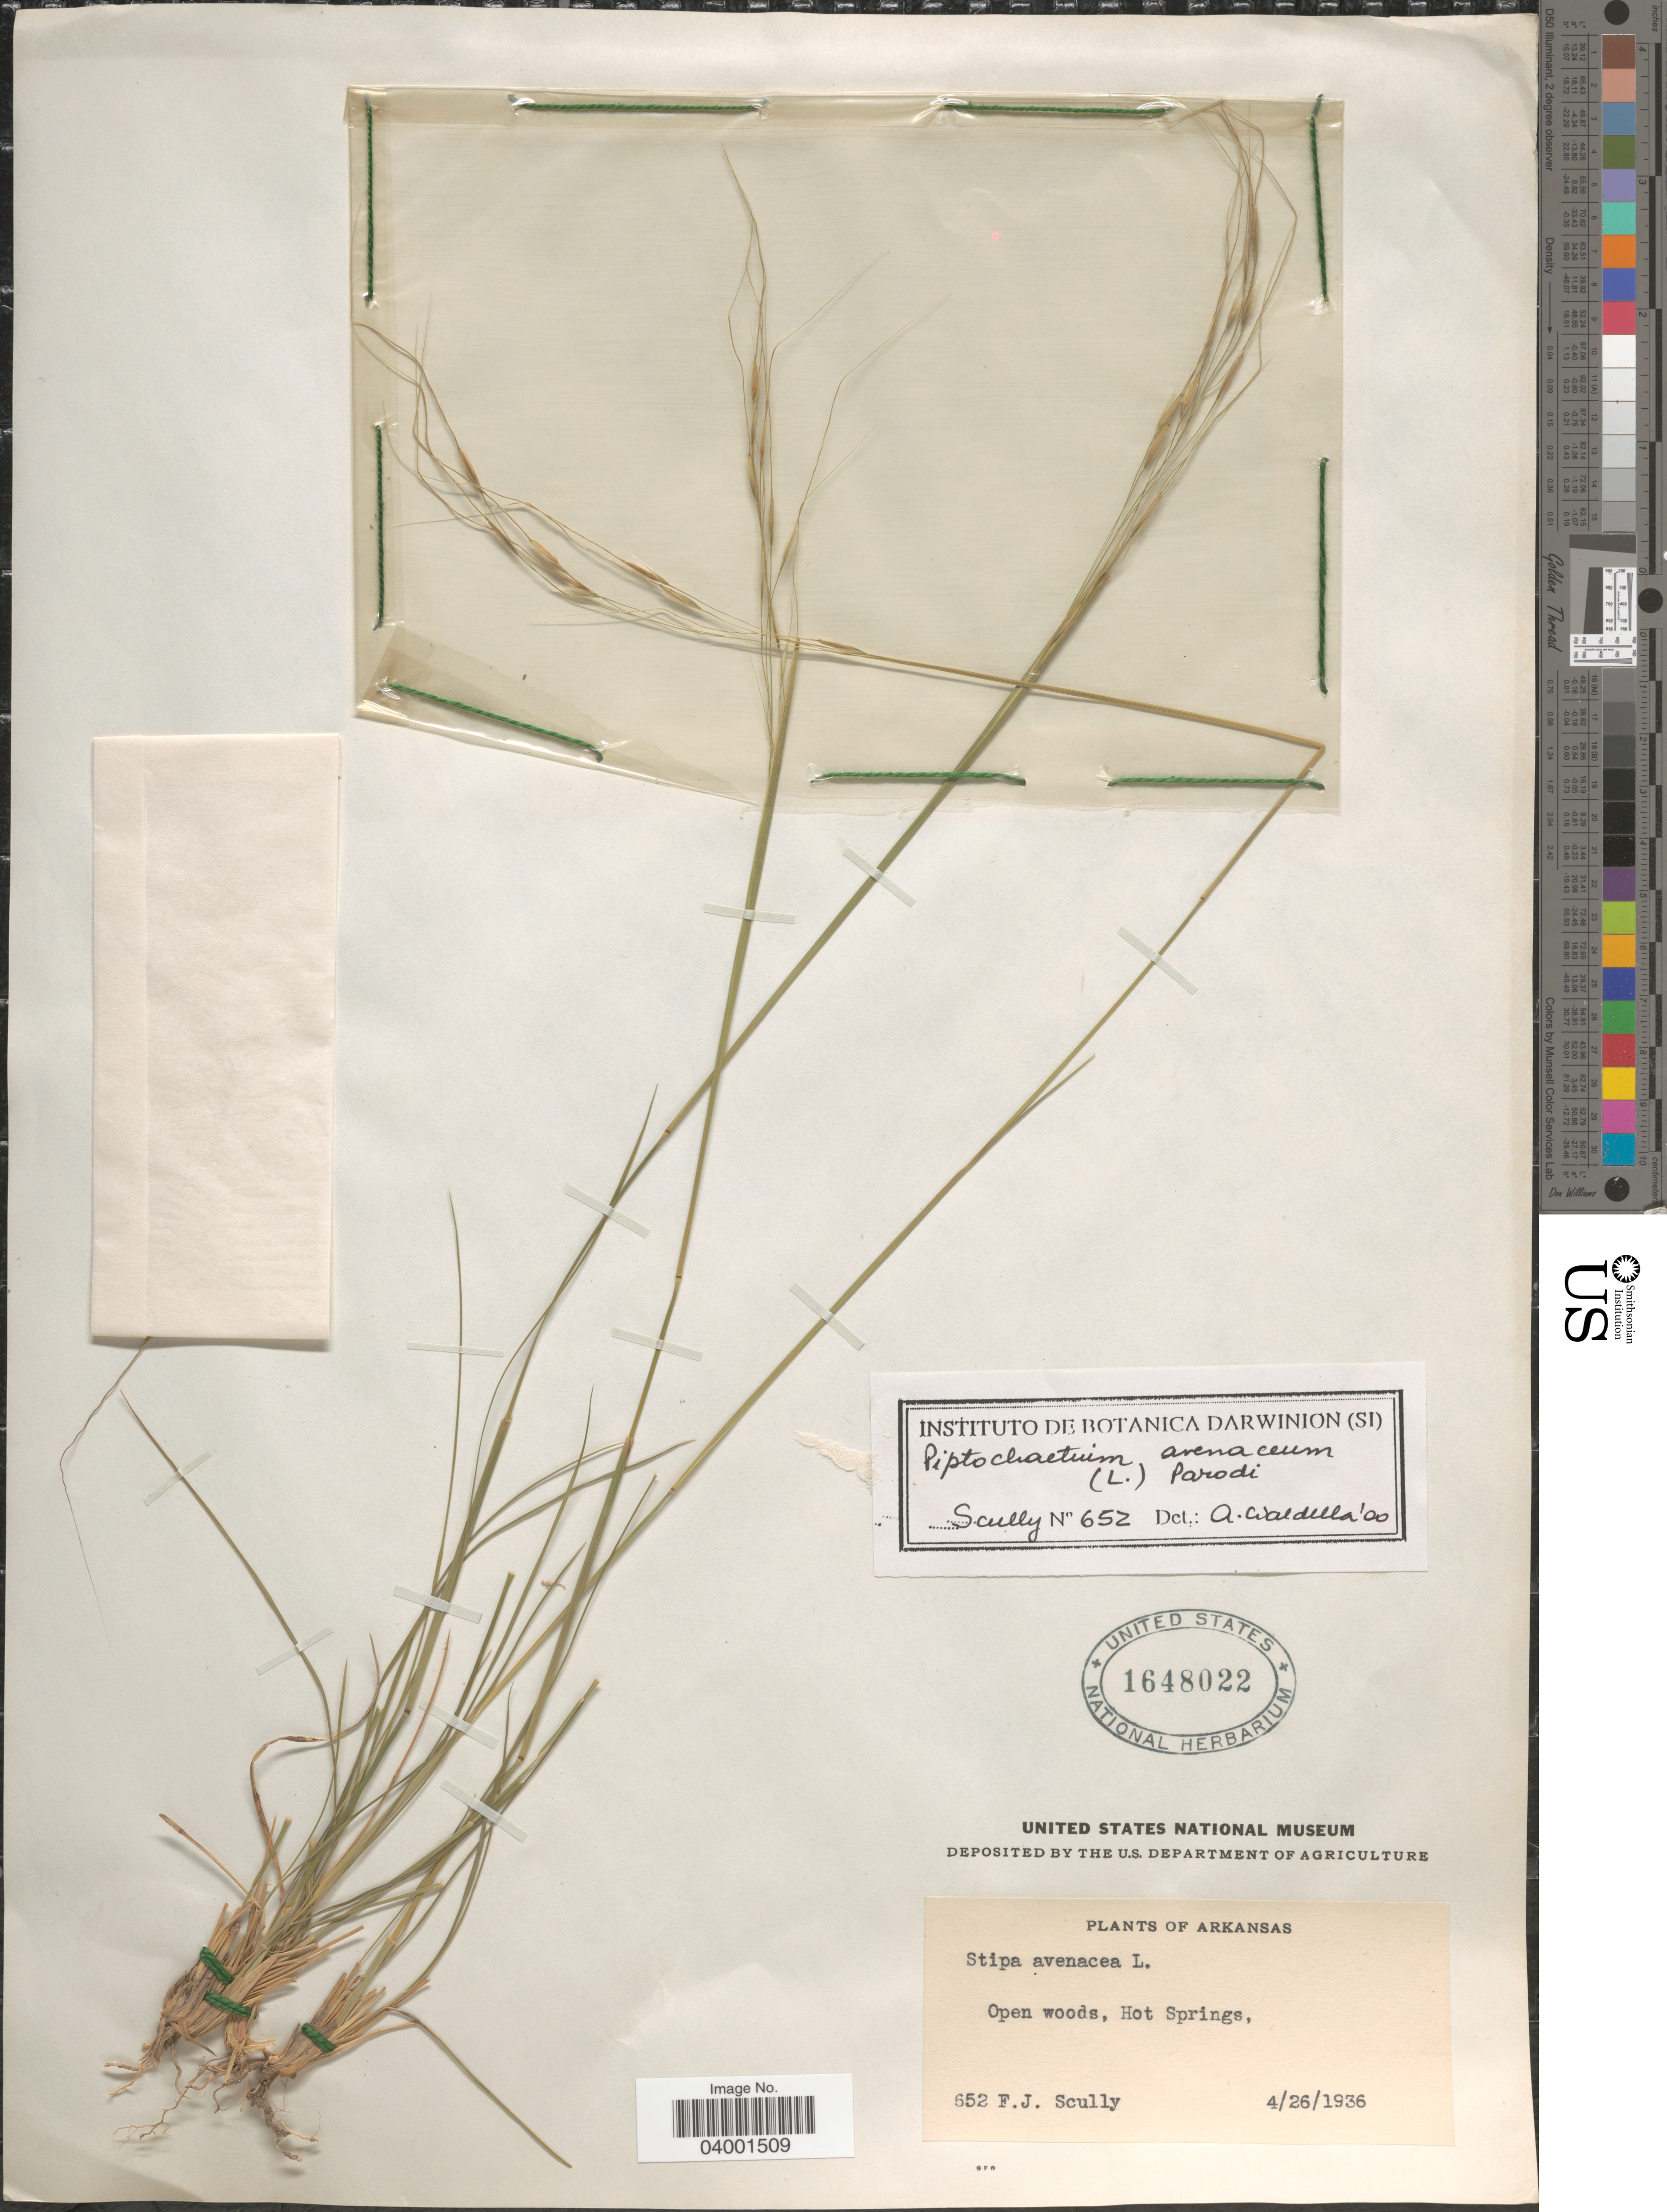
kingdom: Plantae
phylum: Tracheophyta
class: Liliopsida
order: Poales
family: Poaceae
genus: Piptochaetium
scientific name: Piptochaetium avenaceum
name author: (L.) Parodi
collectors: F. Scully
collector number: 552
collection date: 1936-04-26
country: United States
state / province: Arkansas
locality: Open woods, Hot Springs.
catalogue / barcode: US 1648022